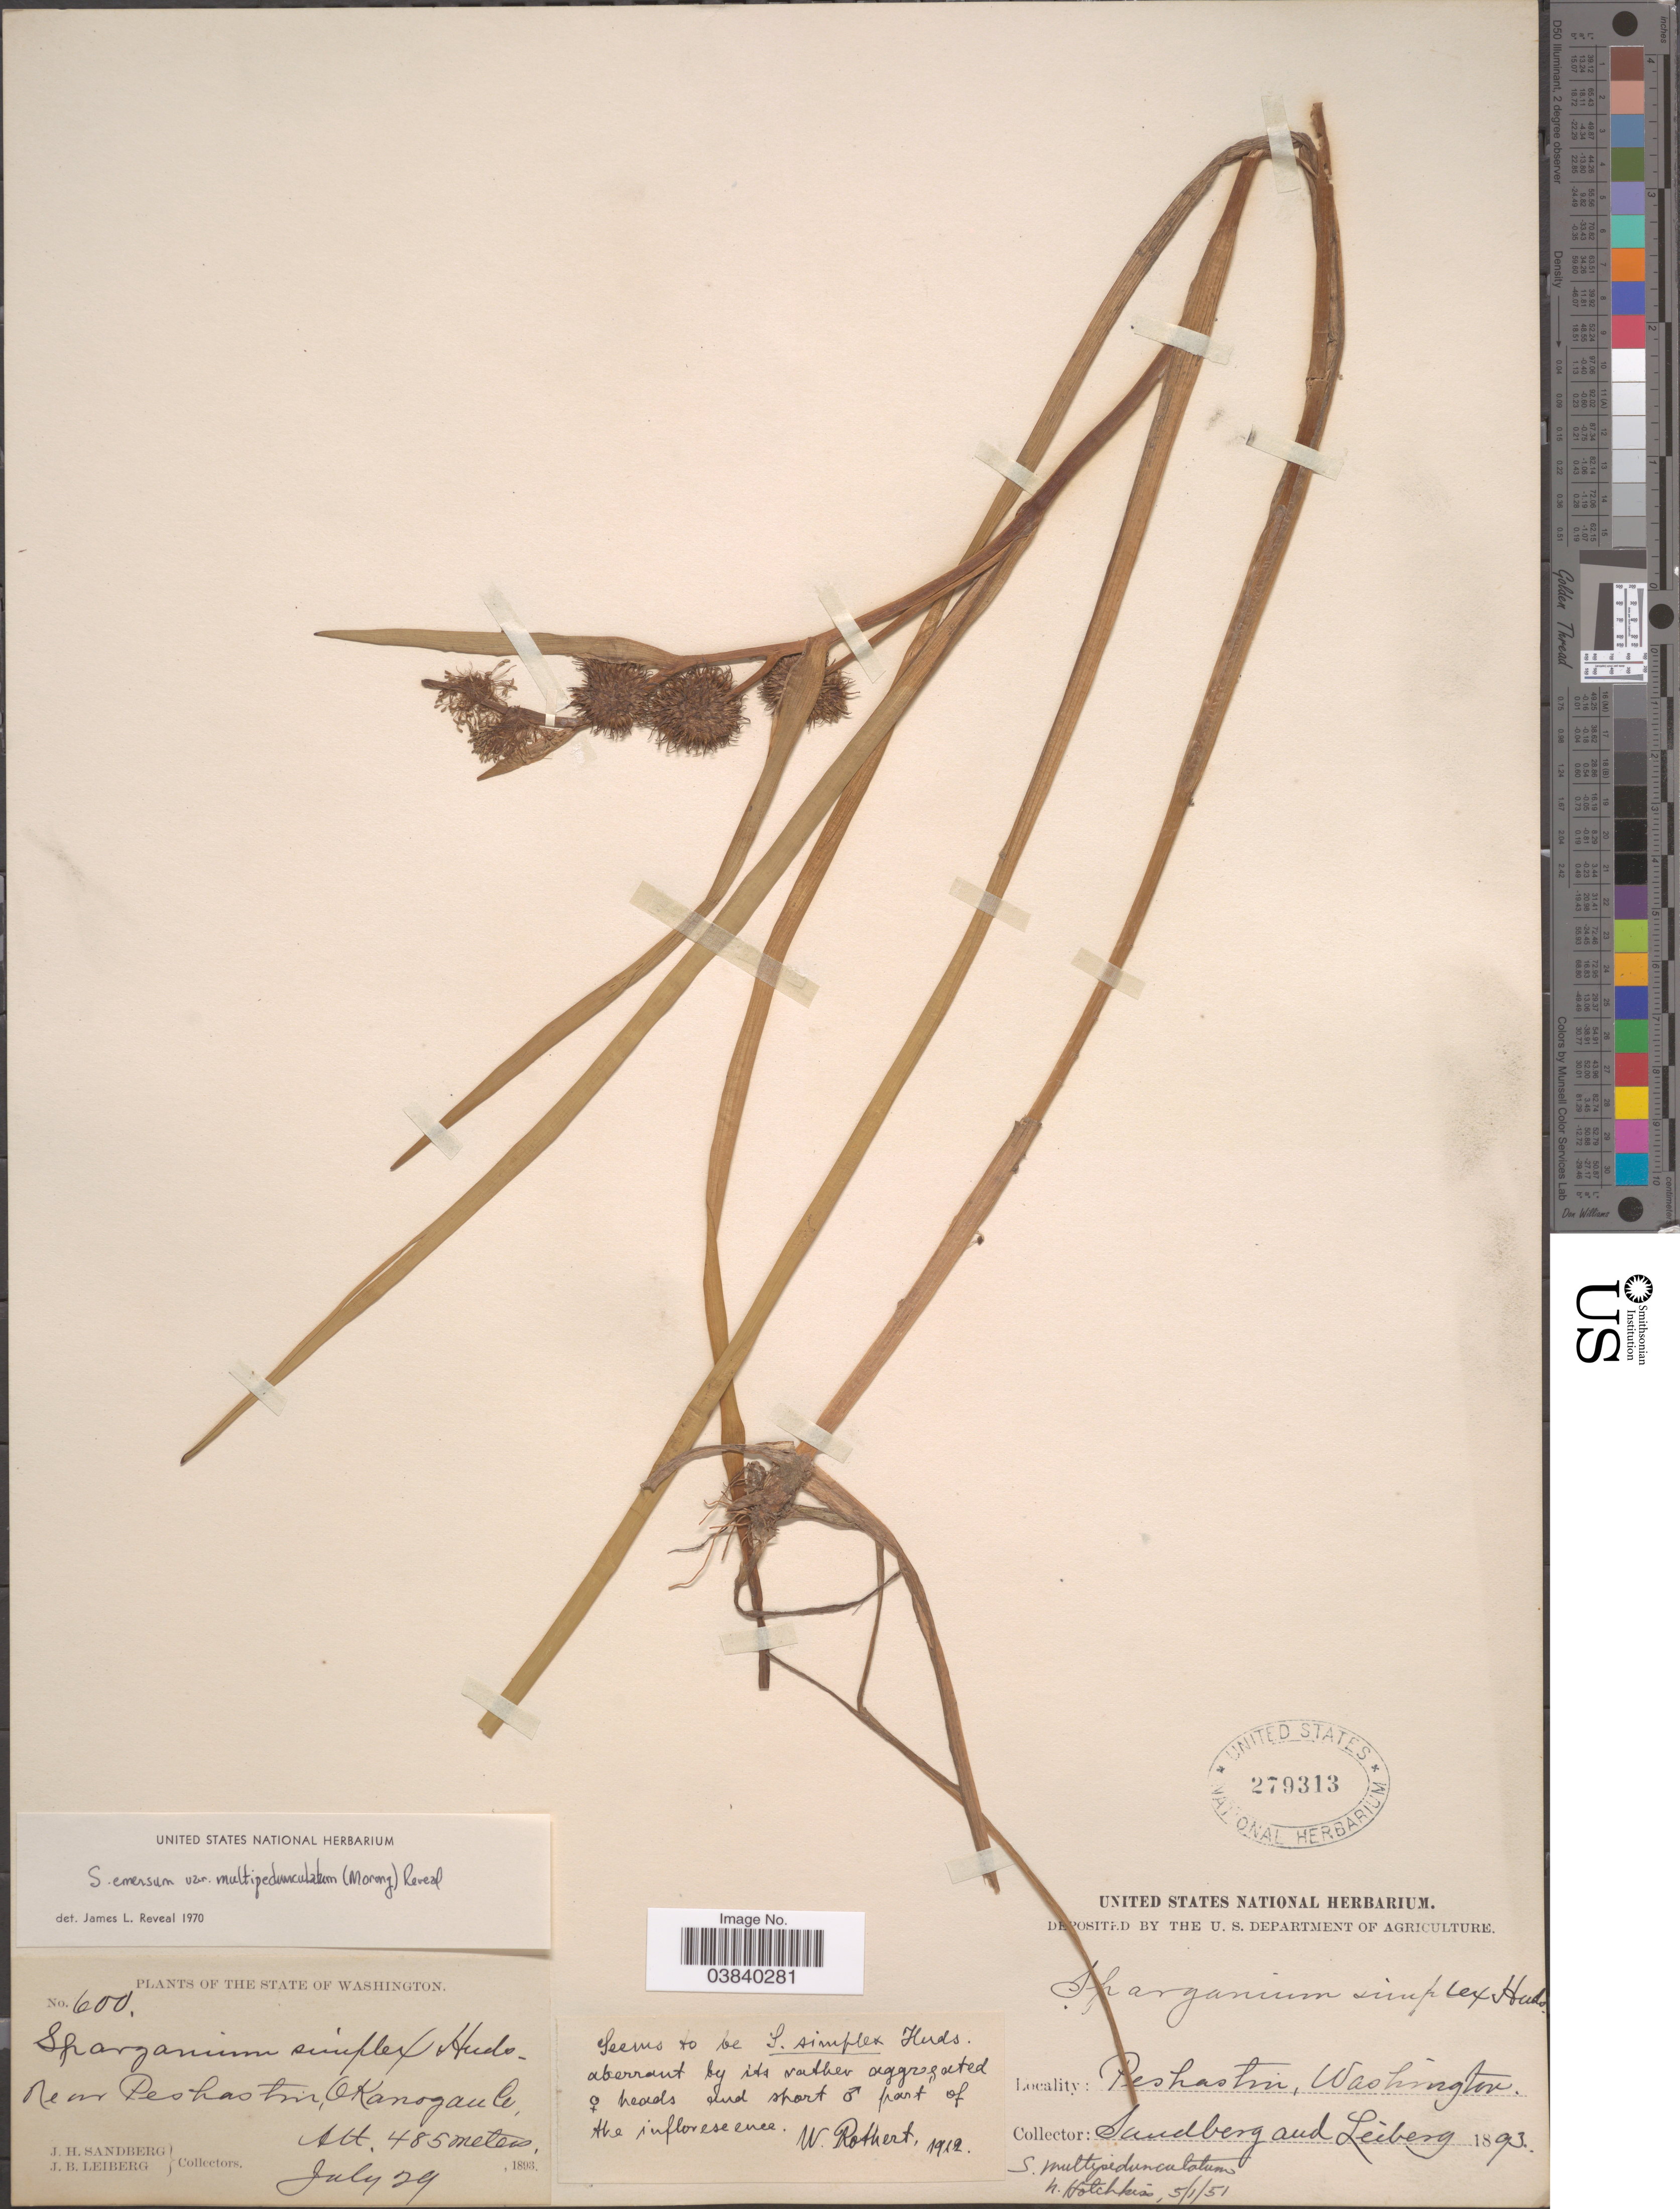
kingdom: Plantae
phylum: Tracheophyta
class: Liliopsida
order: Poales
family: Typhaceae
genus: Sparganium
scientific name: Sparganium emersum var. multipedunculatum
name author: (Morong) Reveal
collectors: J. H. Sandberg & J. B. Leiberg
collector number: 600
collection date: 1893-07-29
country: United States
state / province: Washington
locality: Near Peshatin, Okanogaule.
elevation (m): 485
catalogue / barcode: US 279313